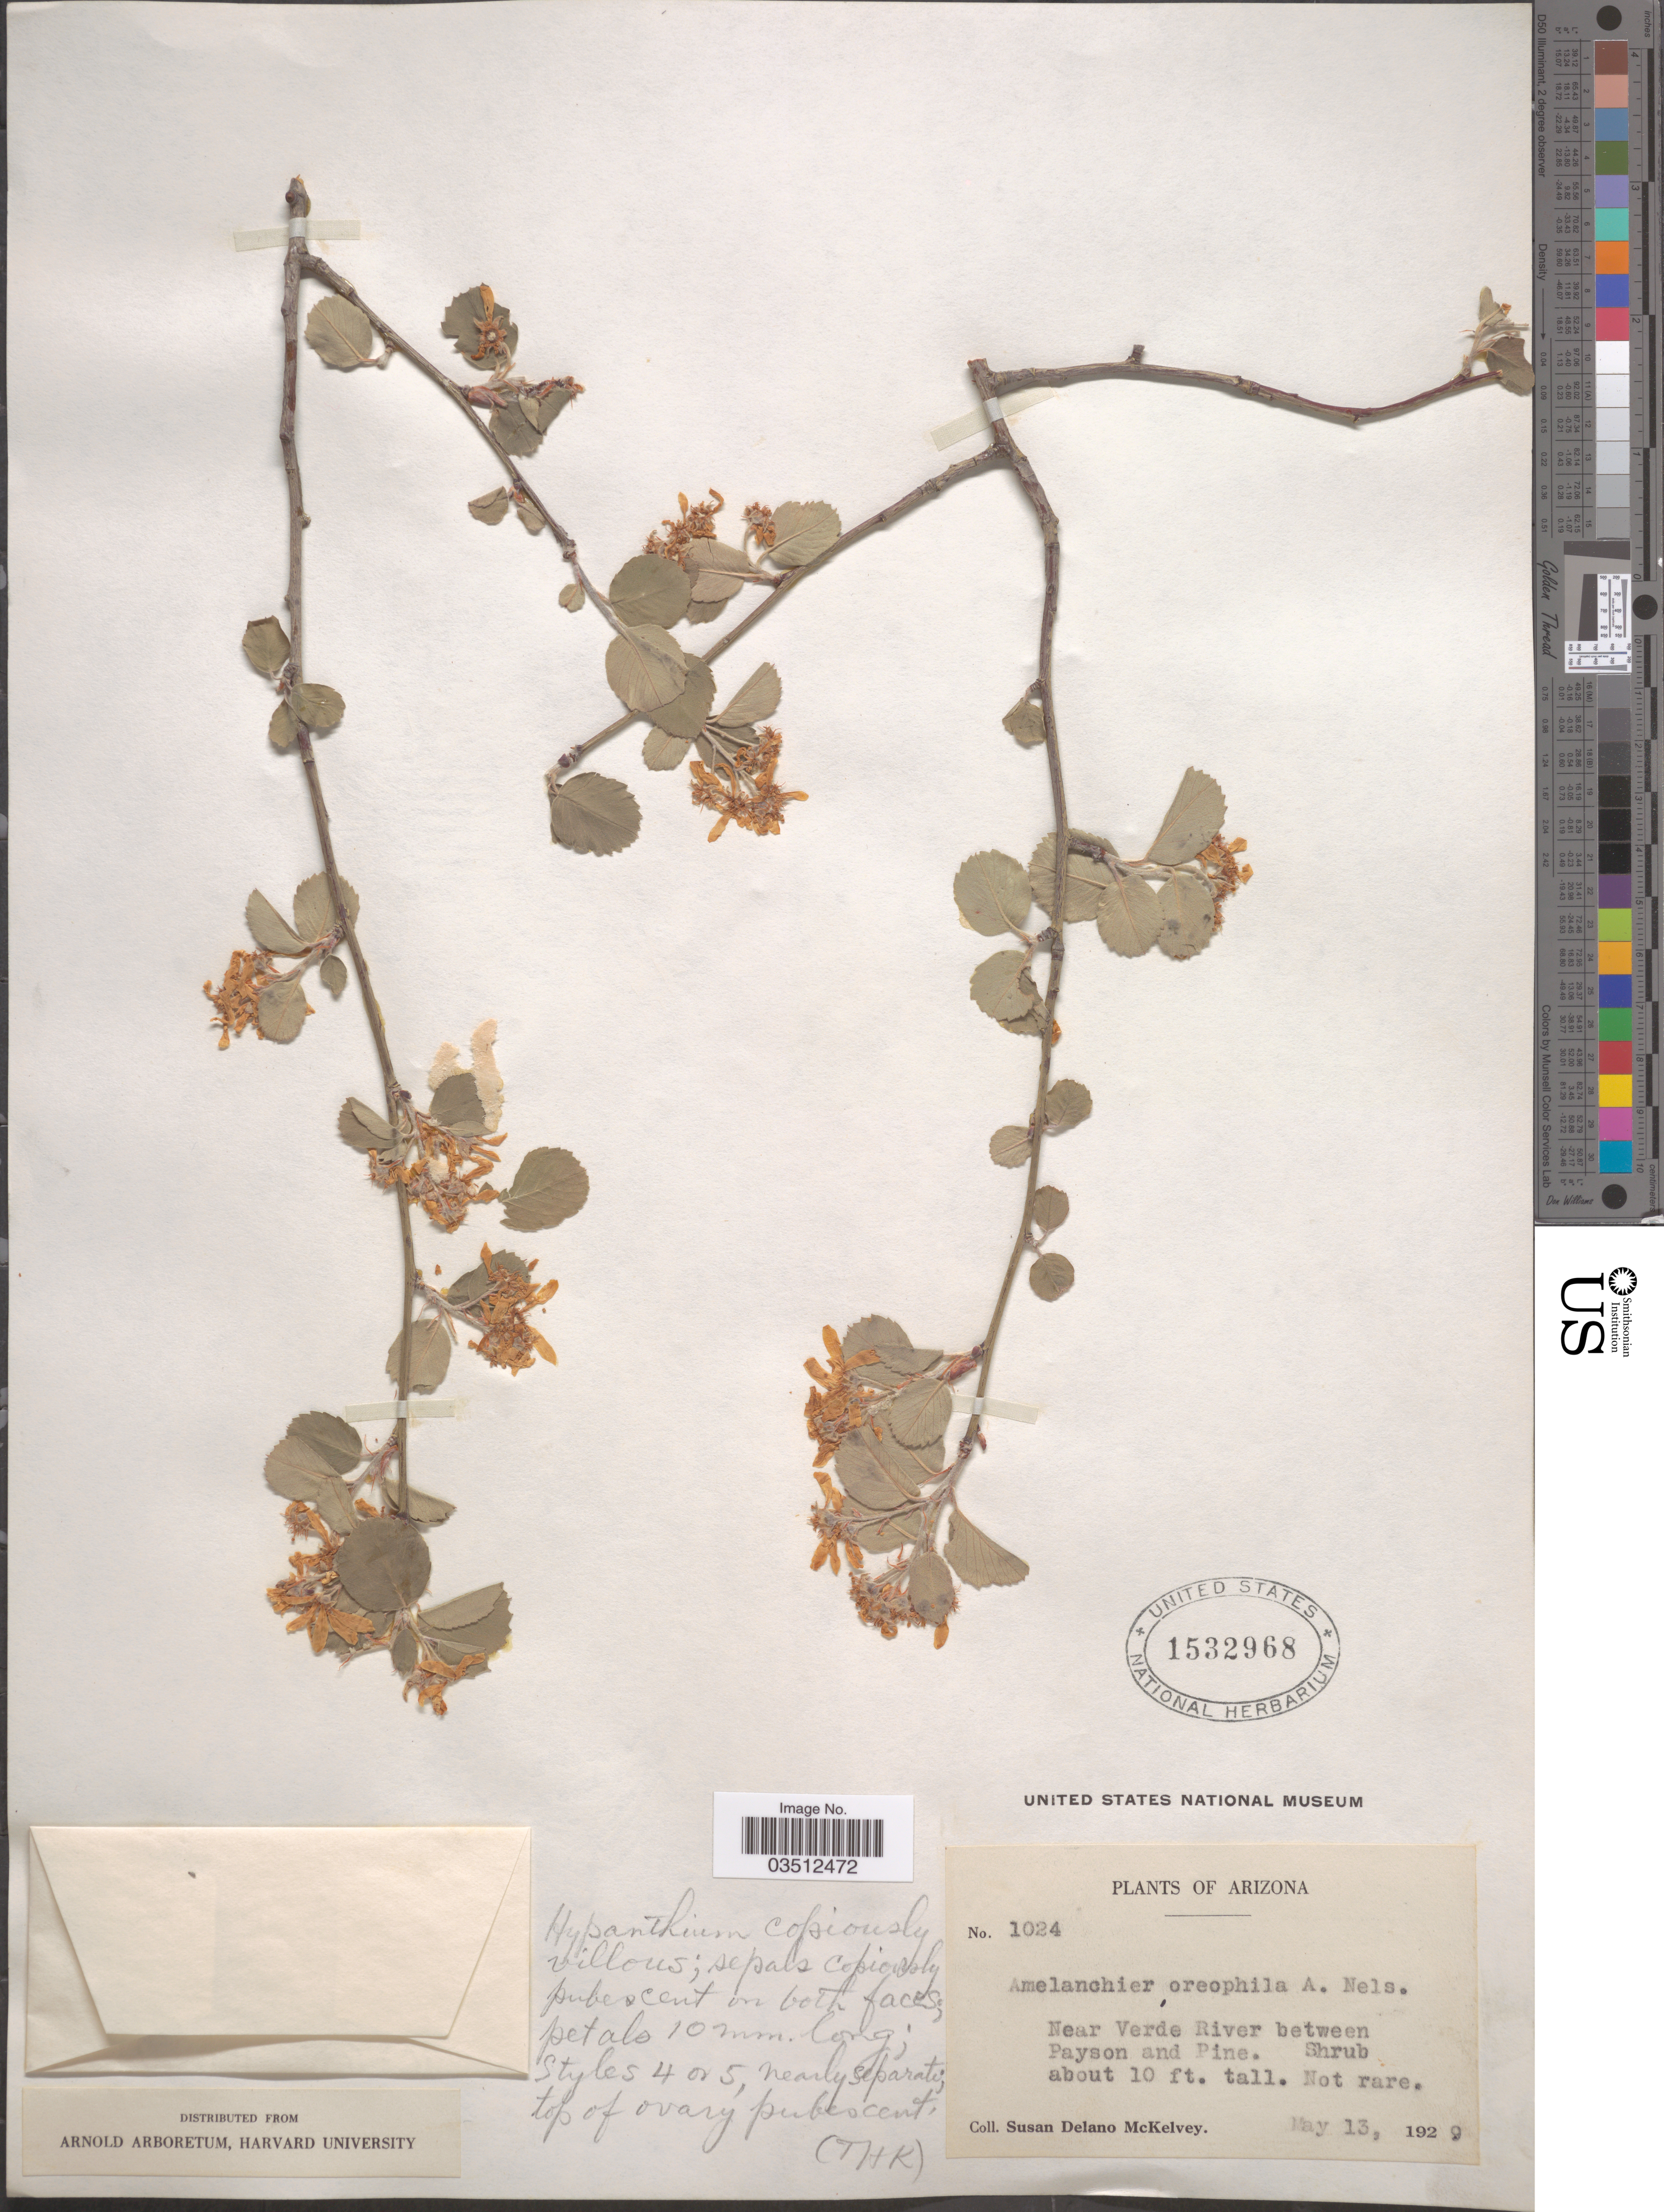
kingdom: Plantae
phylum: Tracheophyta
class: Magnoliopsida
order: Rosales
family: Rosaceae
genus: Amelanchier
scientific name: Amelanchier oreophila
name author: A. Nelson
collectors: S. A. McKelvey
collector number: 1024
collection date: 1929-05-13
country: United States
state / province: Arizona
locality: Near Verde River between Payson and Pine.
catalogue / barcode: US 1532968